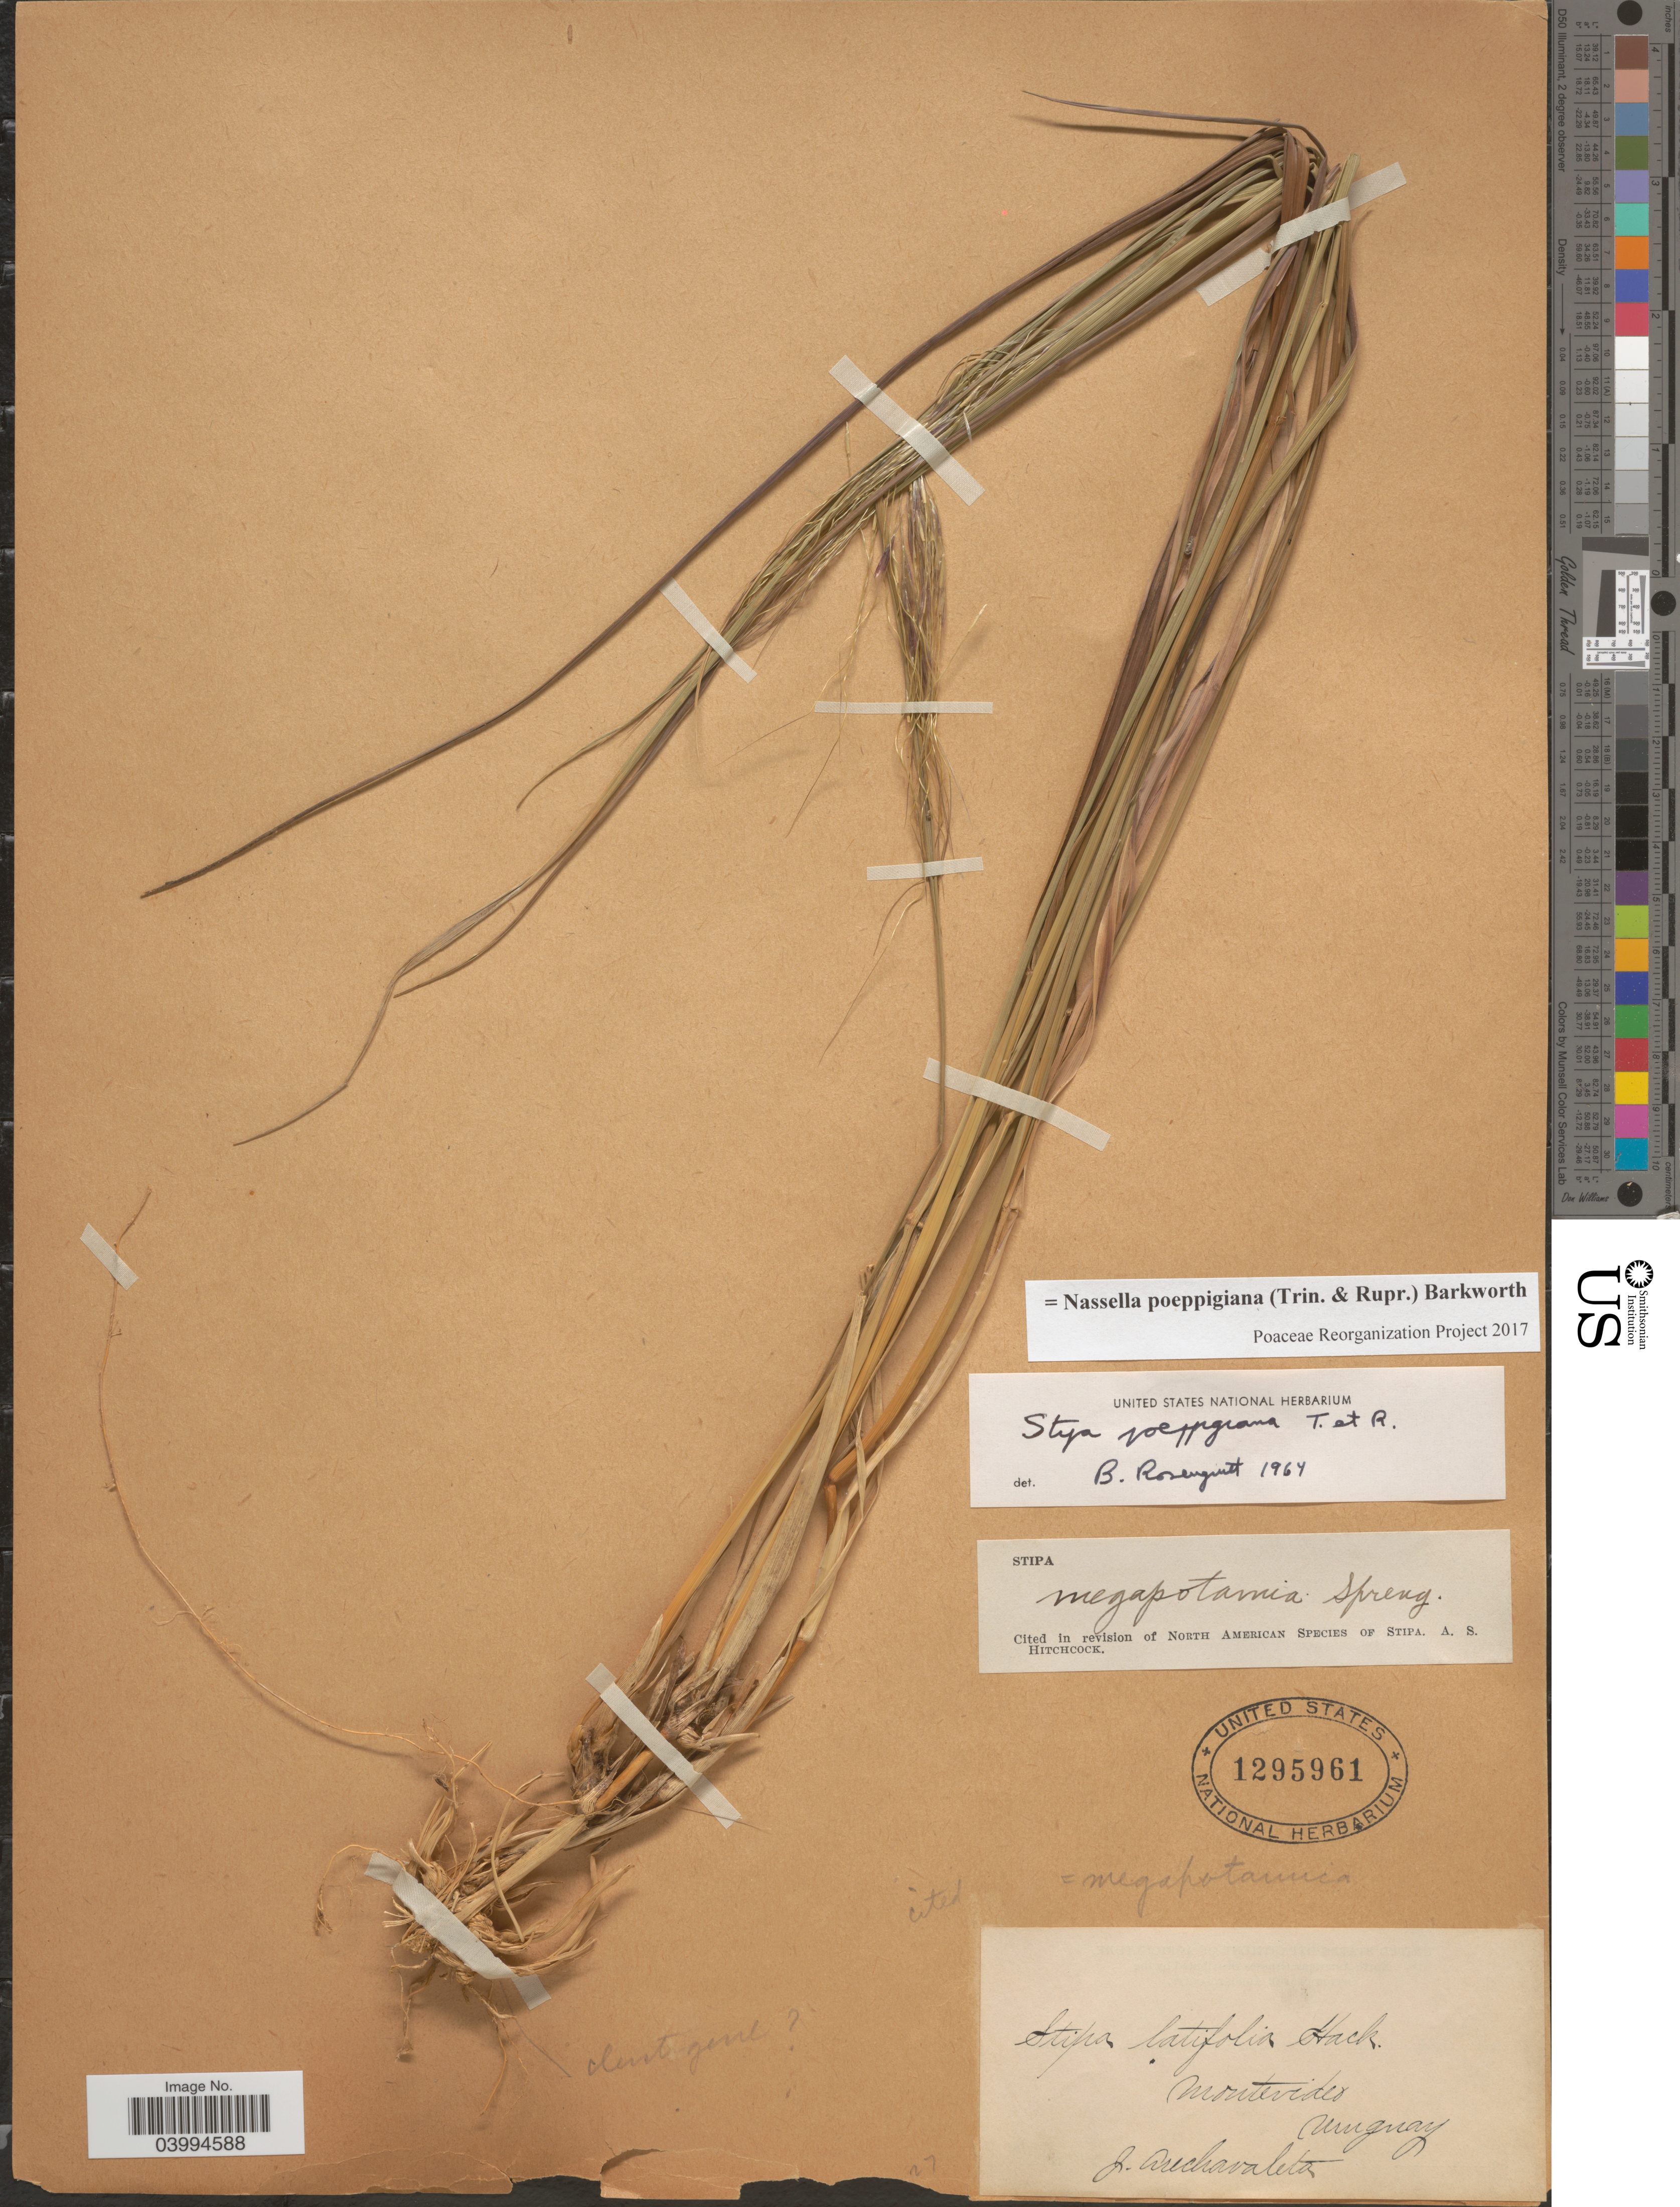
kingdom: Plantae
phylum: Tracheophyta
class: Liliopsida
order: Poales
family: Poaceae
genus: Nassella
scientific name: Nassella poeppigiana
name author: (Trin. & Rupr.) Barkworth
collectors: J. Arechavaleta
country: Uruguay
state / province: Montevideo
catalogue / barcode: US 1295961